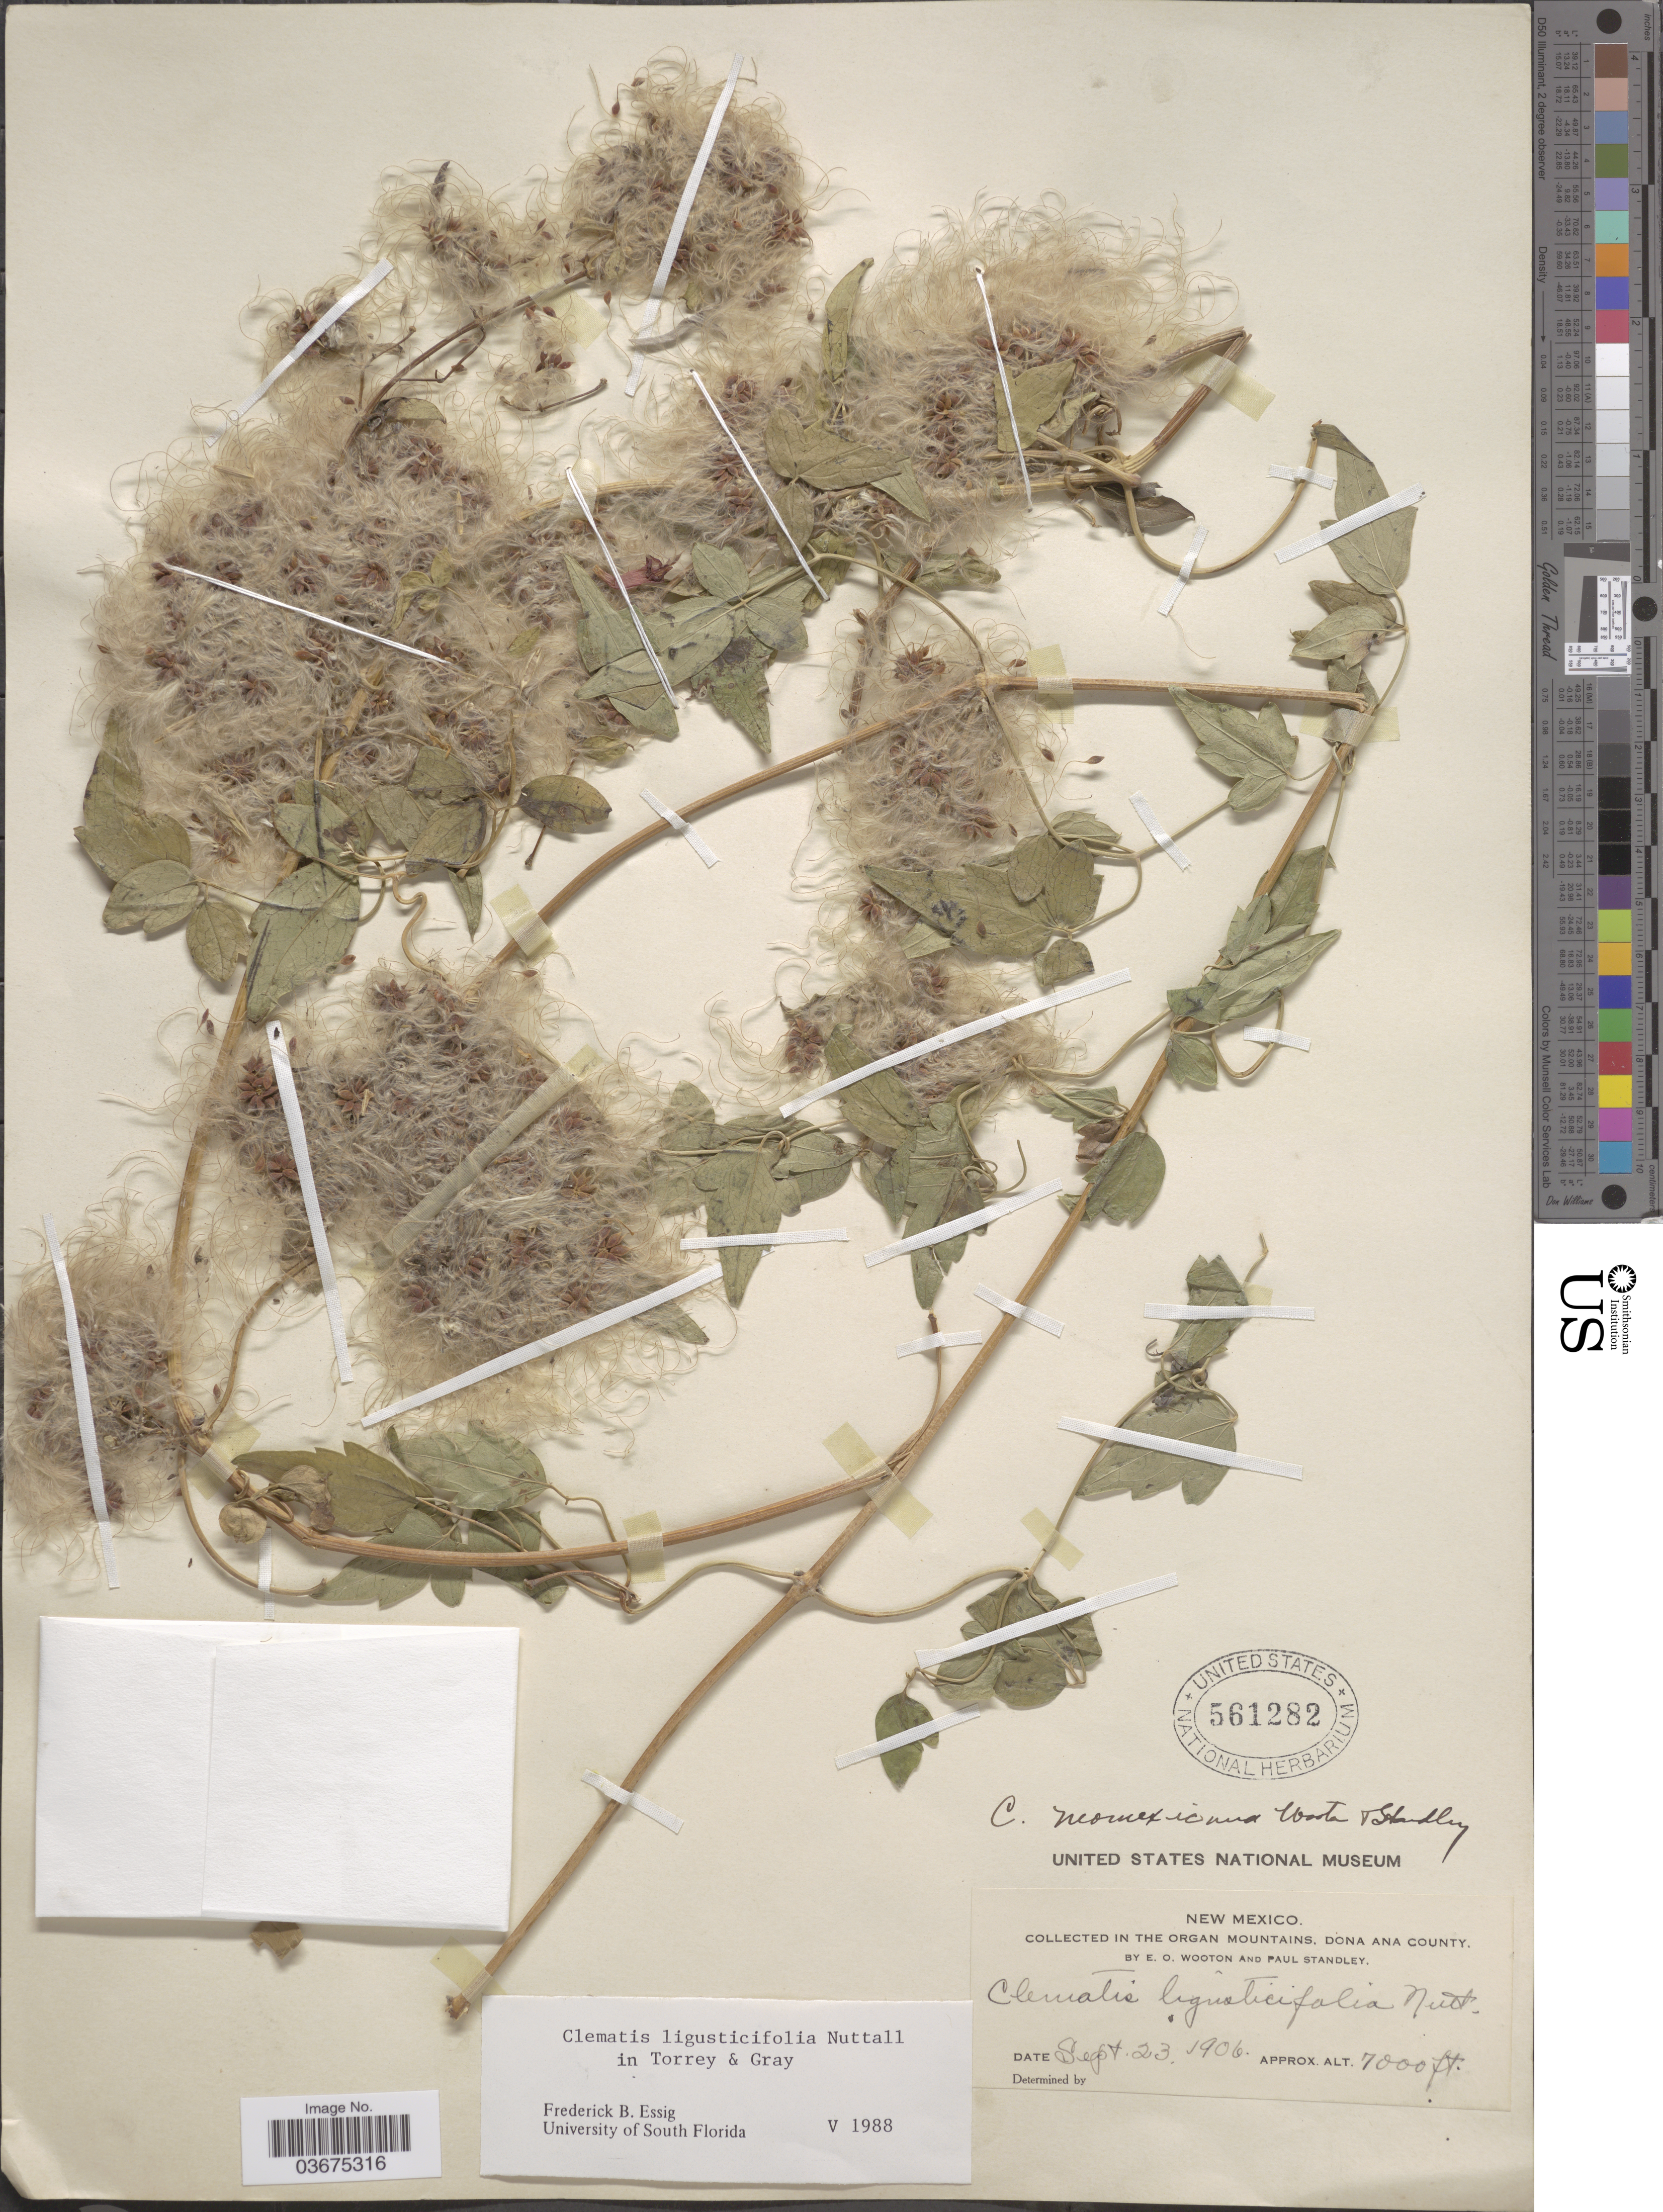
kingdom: Plantae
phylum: Tracheophyta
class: Magnoliopsida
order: Ranunculales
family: Ranunculaceae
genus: Clematis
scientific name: Clematis ligusticifolia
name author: Nutt.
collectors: E. O. Wooton & P. C. Standley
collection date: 1906-09-23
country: United States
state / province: New Mexico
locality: The Organ Mountains, Dona Ana County.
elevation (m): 2134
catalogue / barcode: US 561282